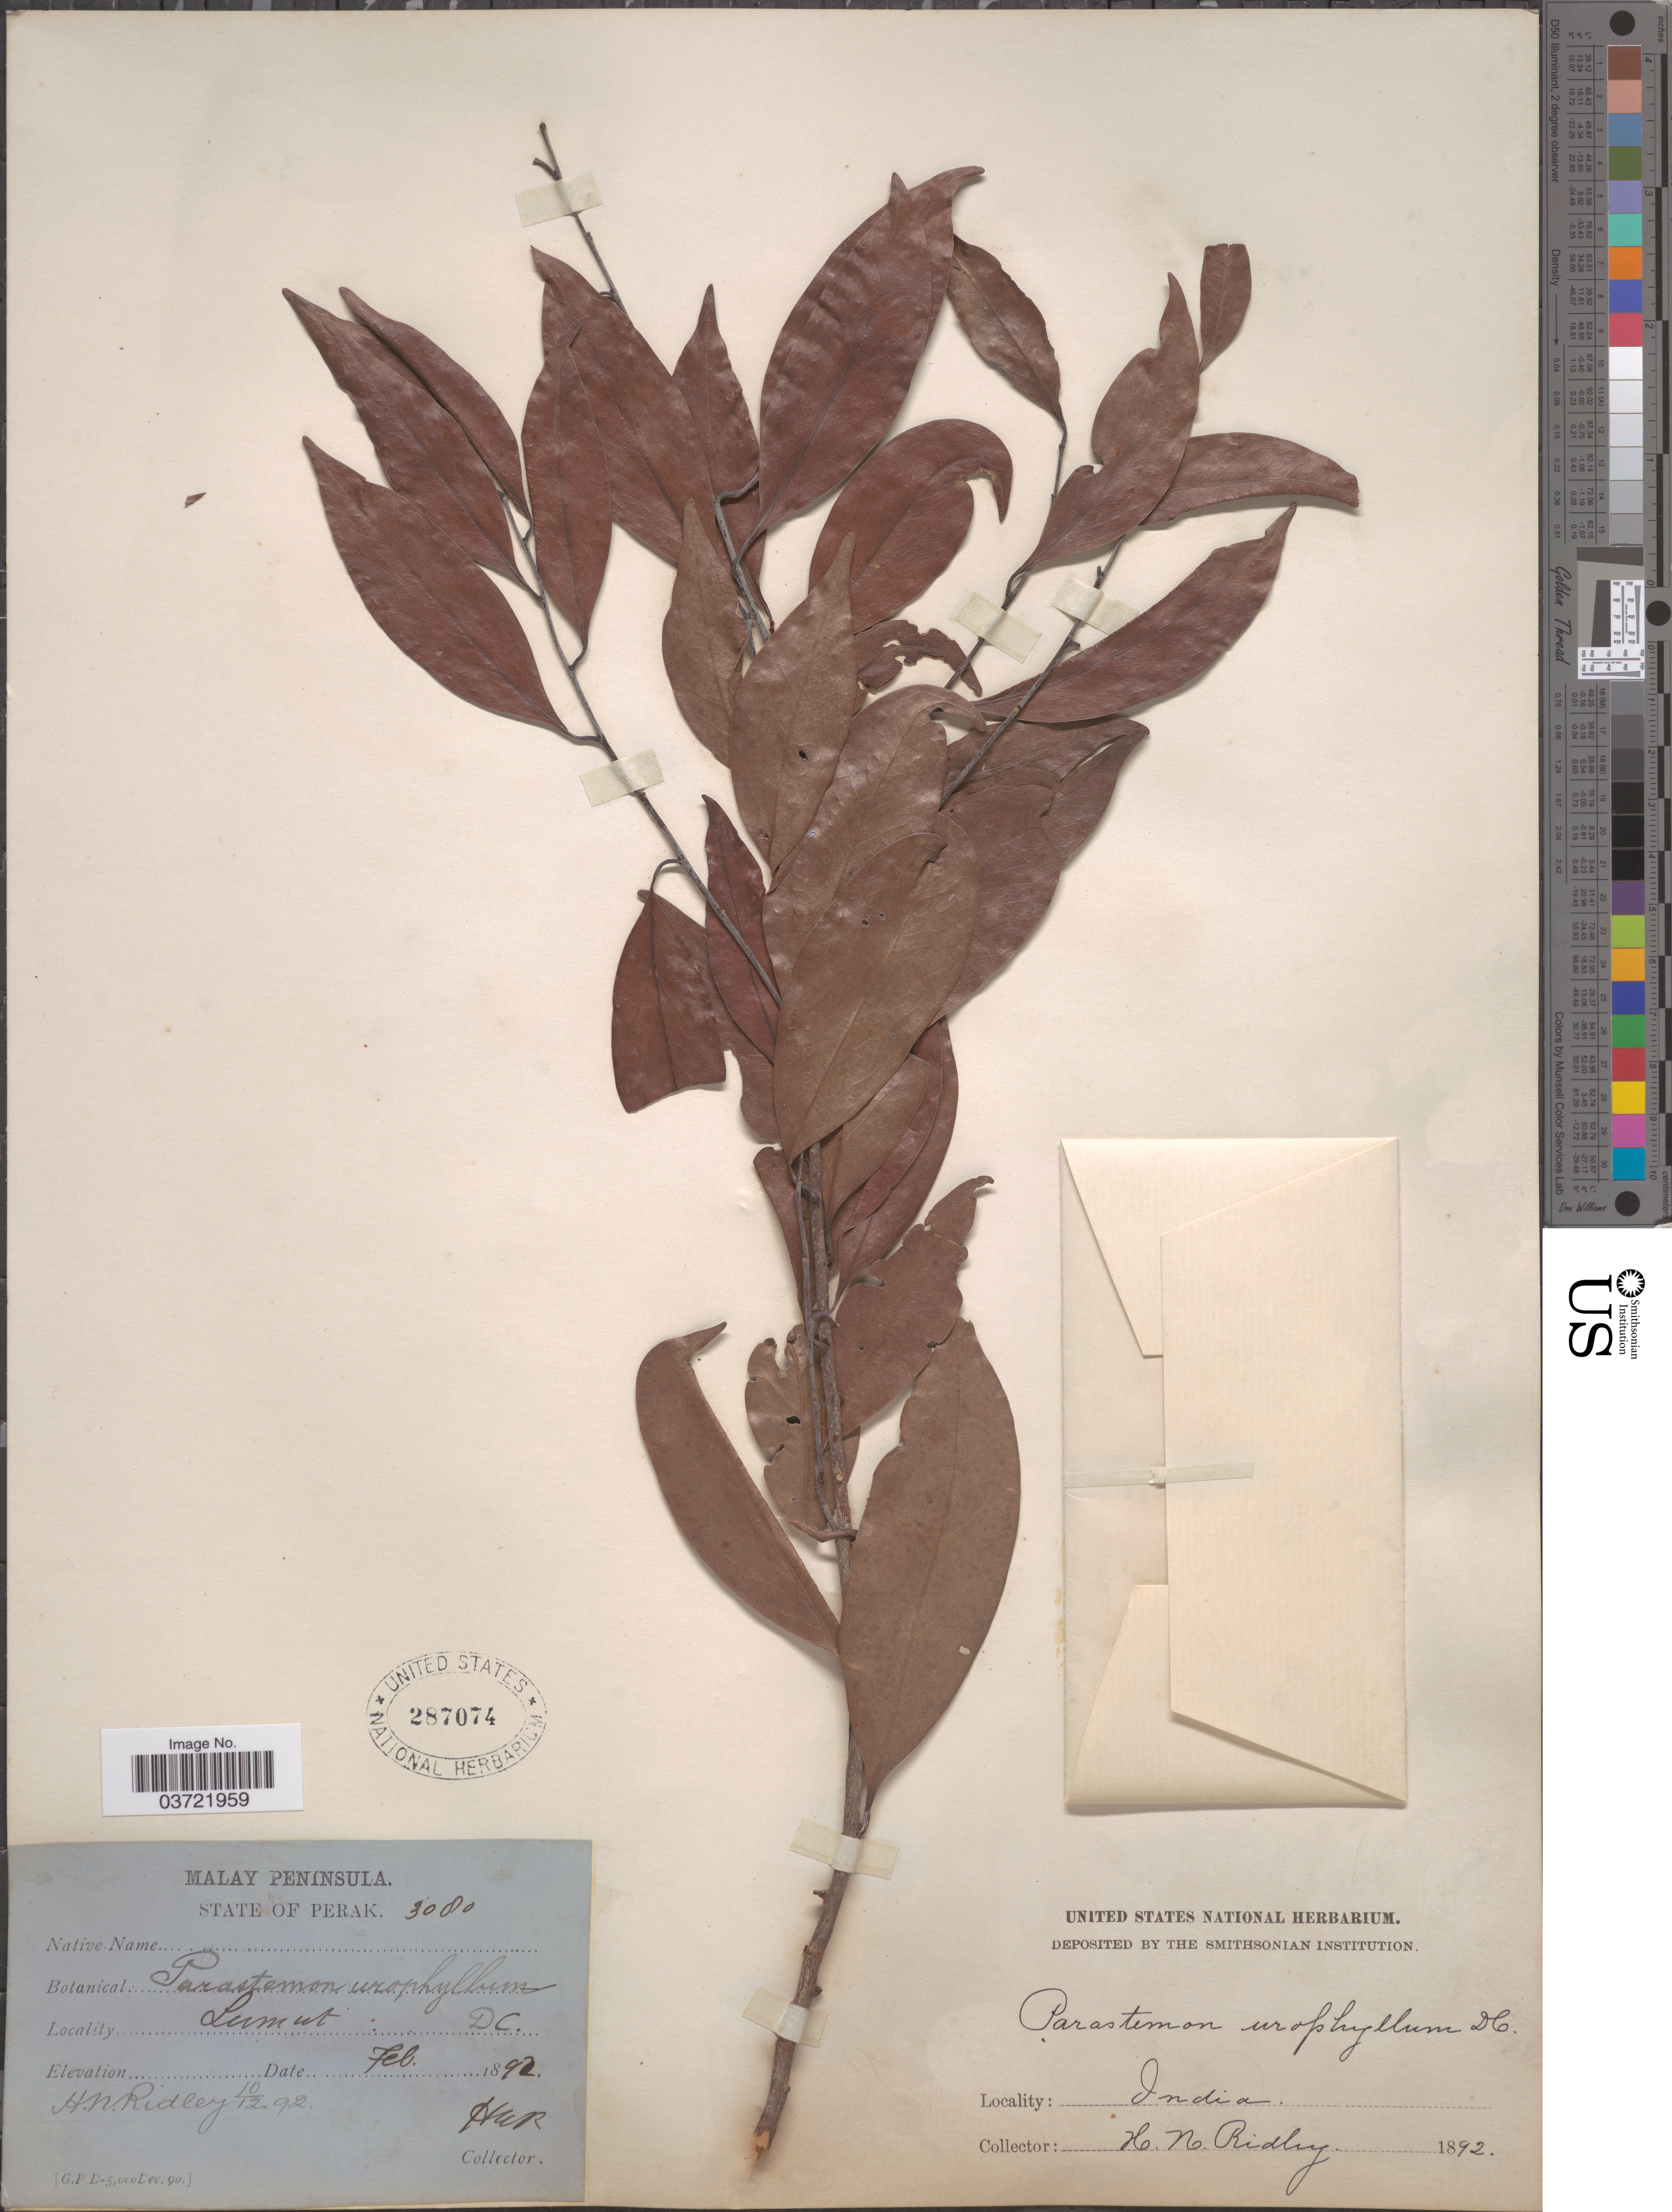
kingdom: Plantae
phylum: Tracheophyta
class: Magnoliopsida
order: Malpighiales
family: Chrysobalanaceae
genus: Parastemon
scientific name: Parastemon urophyllus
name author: (Wall. ex A. DC.) A. DC.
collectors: H. N. Ridley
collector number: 3080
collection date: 1892-02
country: Malaysia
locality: India. Malay Peninsula. State of Perak. Lumut.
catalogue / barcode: US 287074